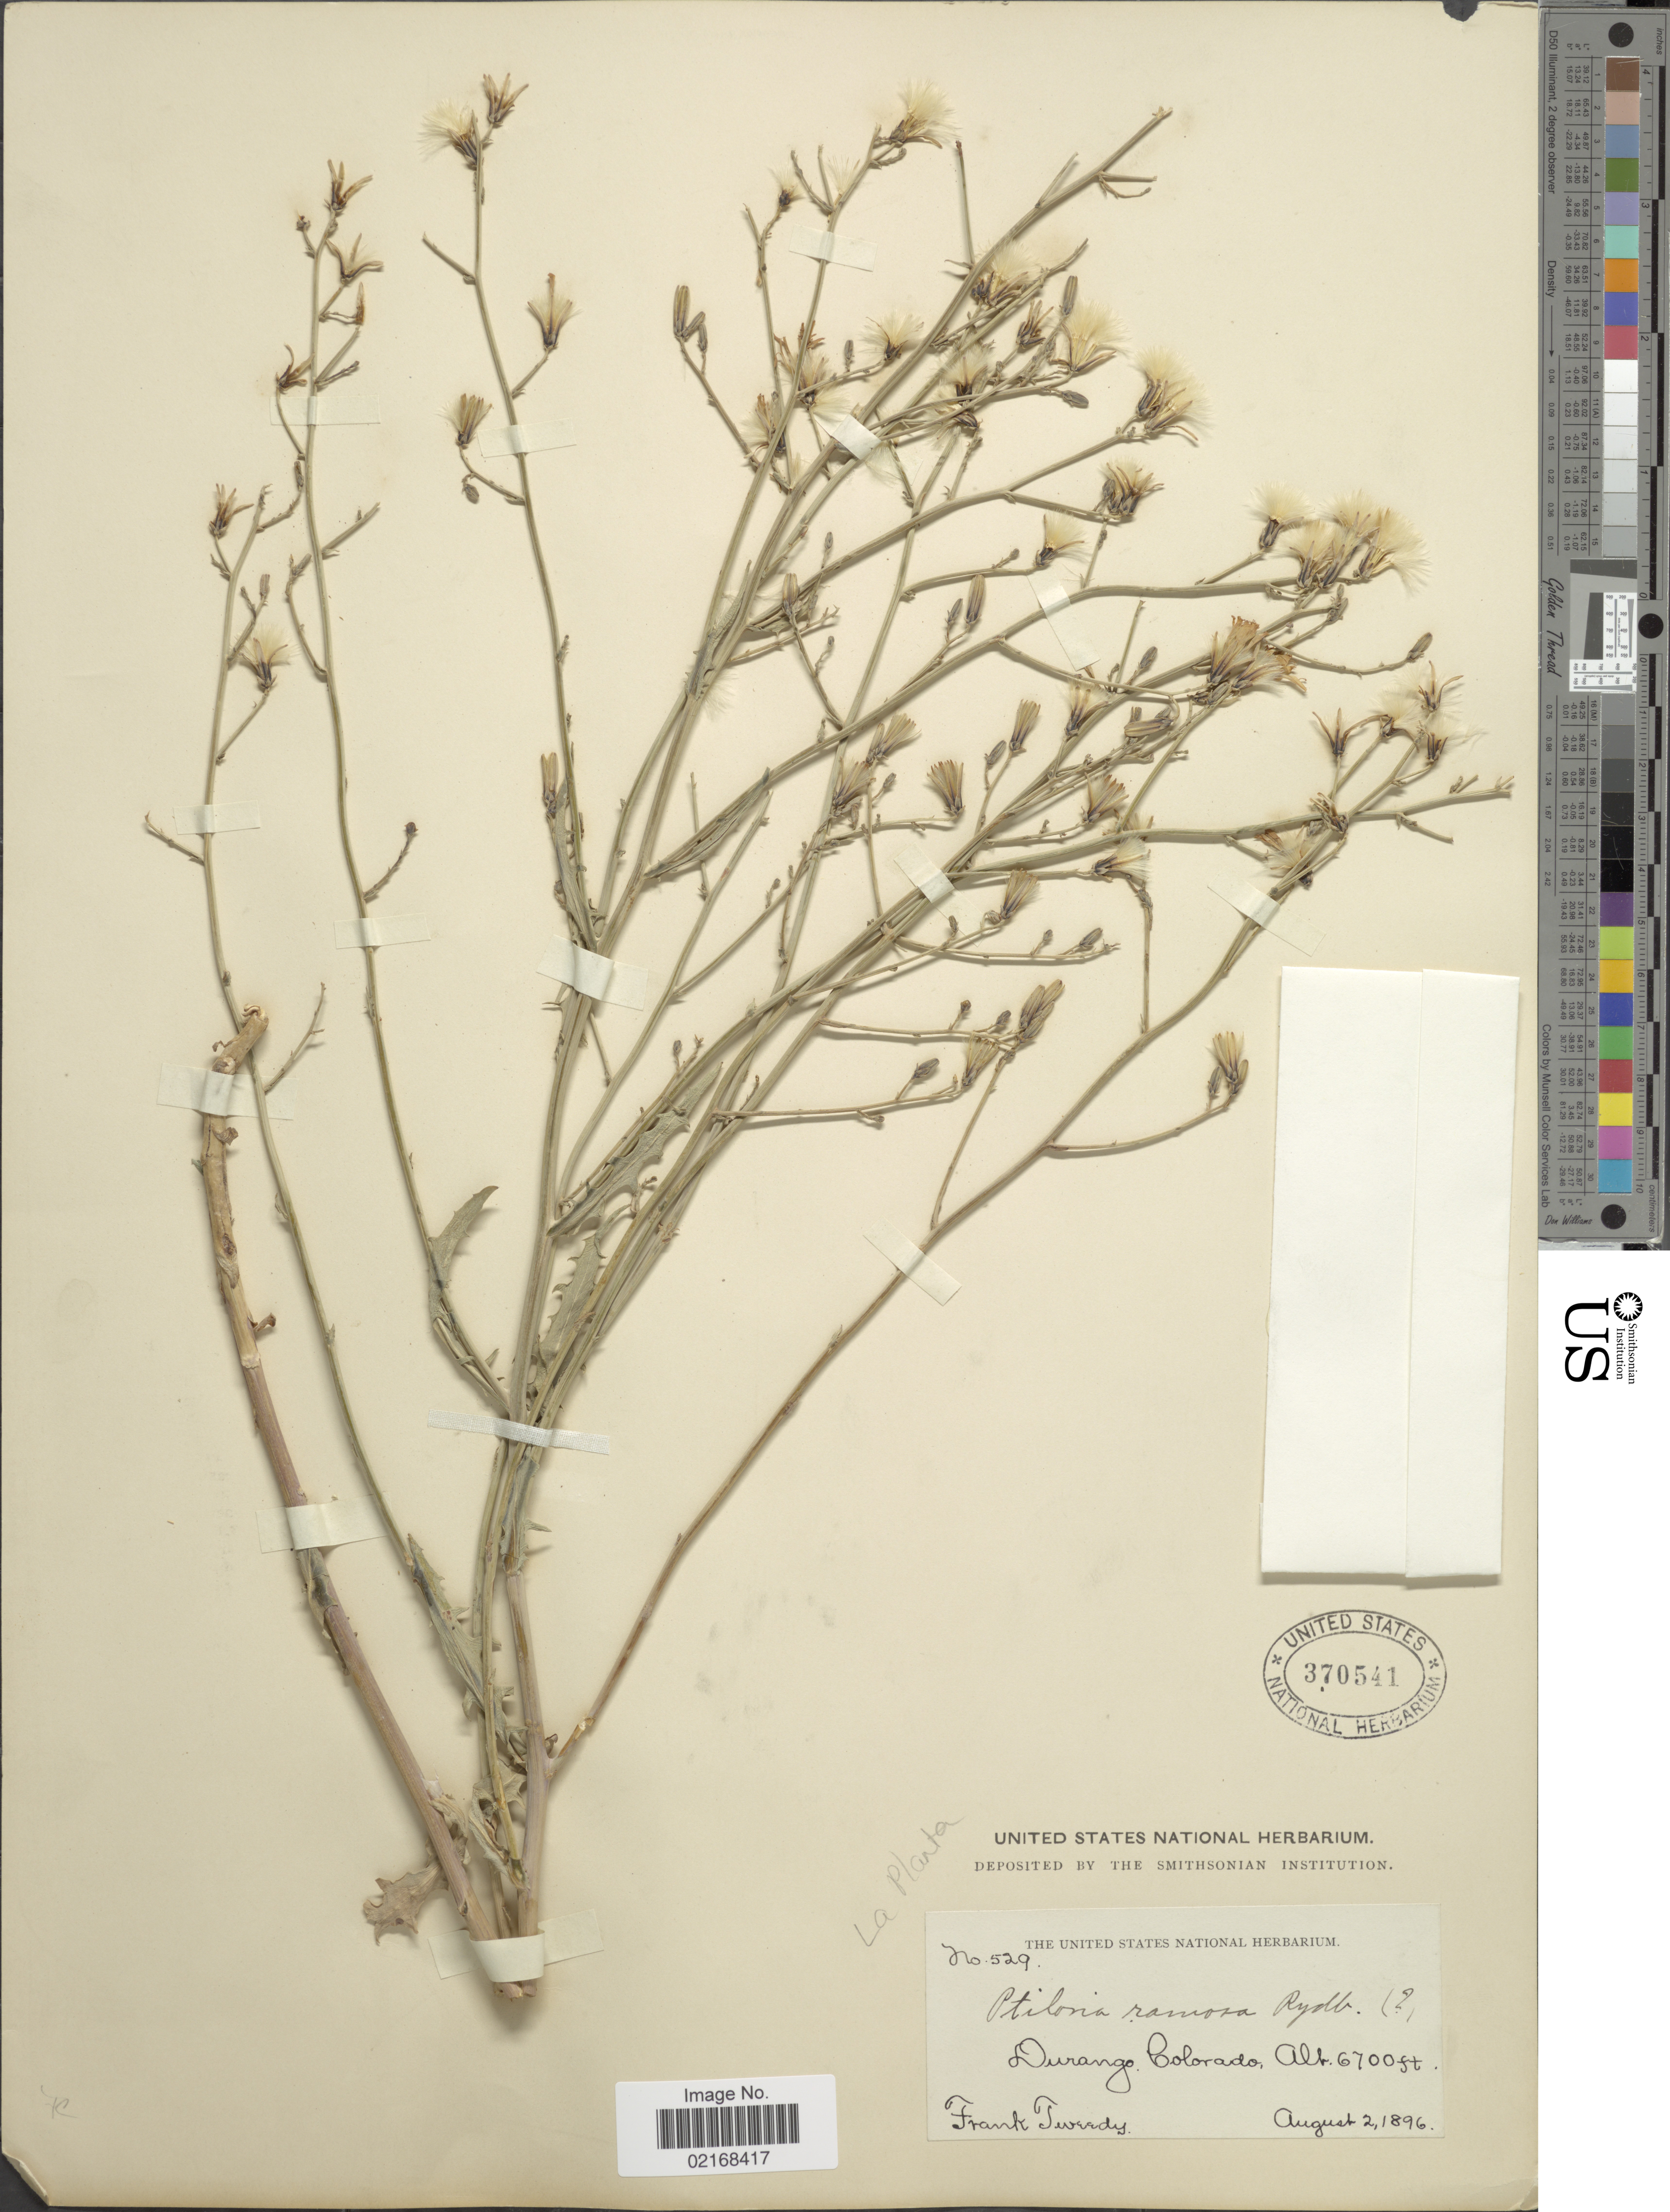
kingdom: Plantae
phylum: Tracheophyta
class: Magnoliopsida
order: Asterales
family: Asteraceae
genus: Stephanomeria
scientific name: Stephanomeria runcinata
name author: Nutt.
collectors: F. Tweedy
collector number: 529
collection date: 1896-08-02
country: United States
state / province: Colorado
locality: Durango, Colorado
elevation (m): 2042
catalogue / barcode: US 370541